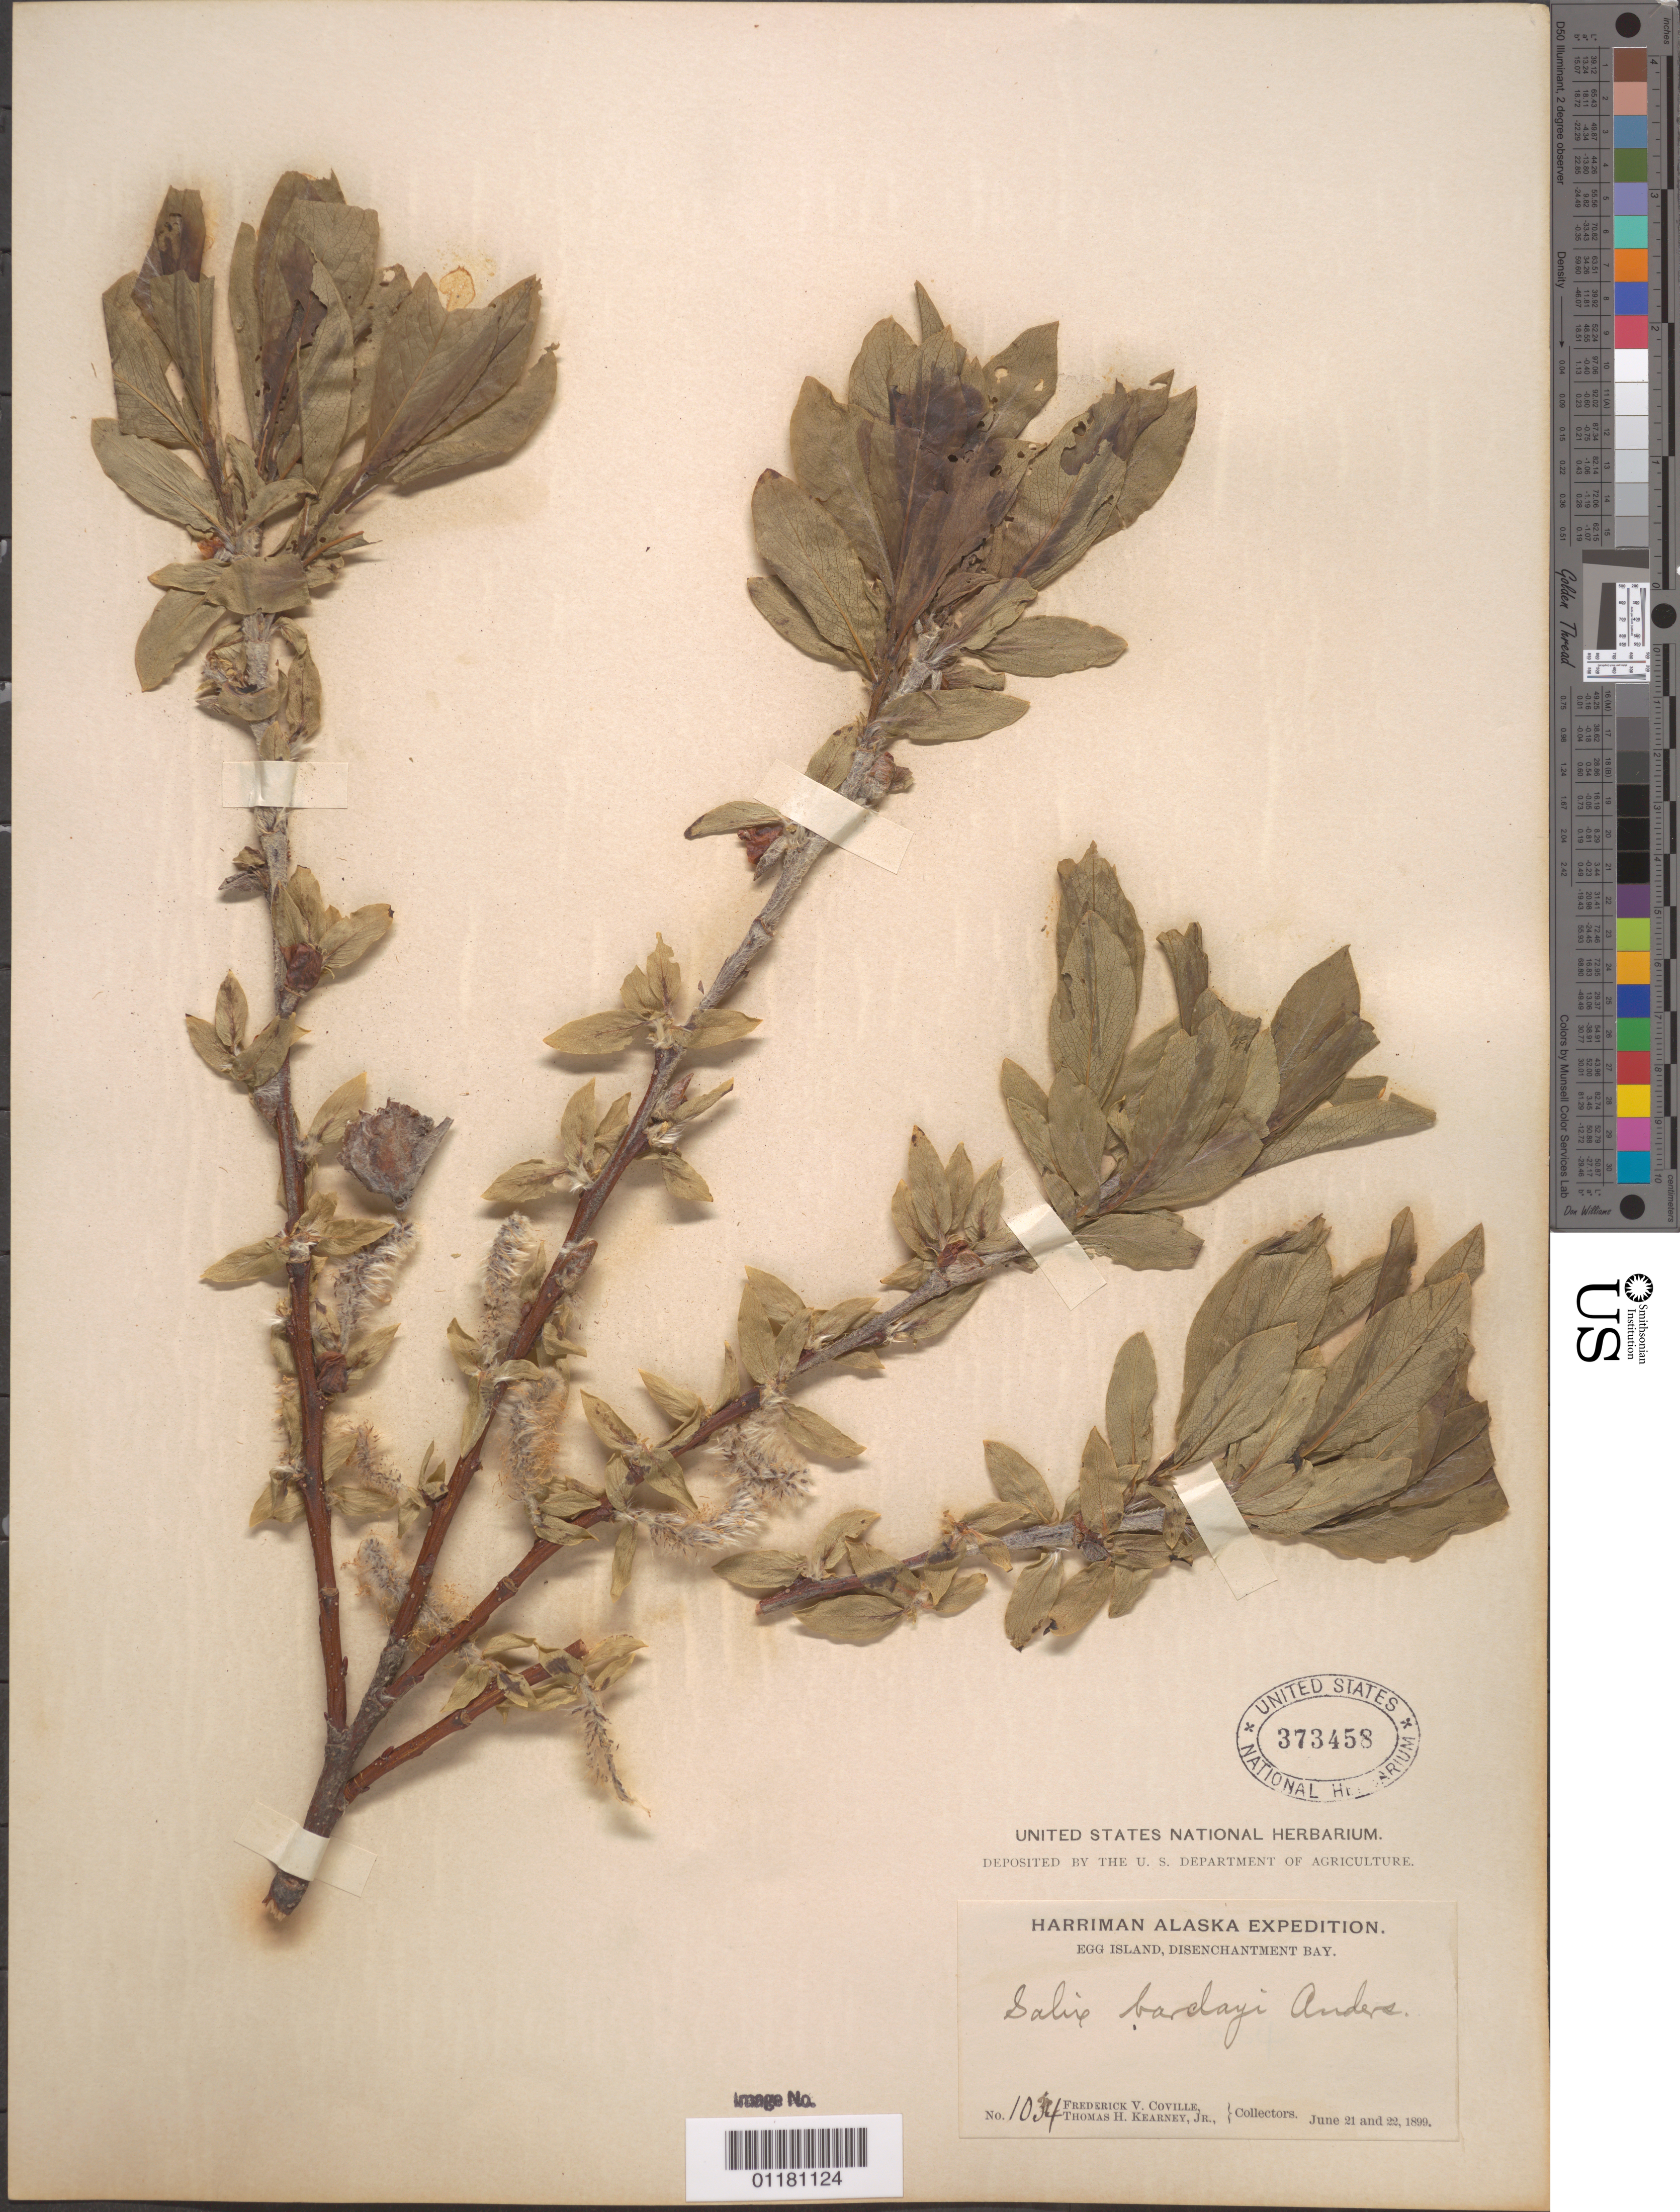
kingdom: Plantae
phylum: Tracheophyta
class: Magnoliopsida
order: Malpighiales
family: Salicaceae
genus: Salix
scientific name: Salix barclayi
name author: Andersson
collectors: F. V. Coville & T. H. Kearney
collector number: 1034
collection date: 1899-06-21/1899-06-22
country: United States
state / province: Alaska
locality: Egg Island, Disenchantment Bay.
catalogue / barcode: US 373458